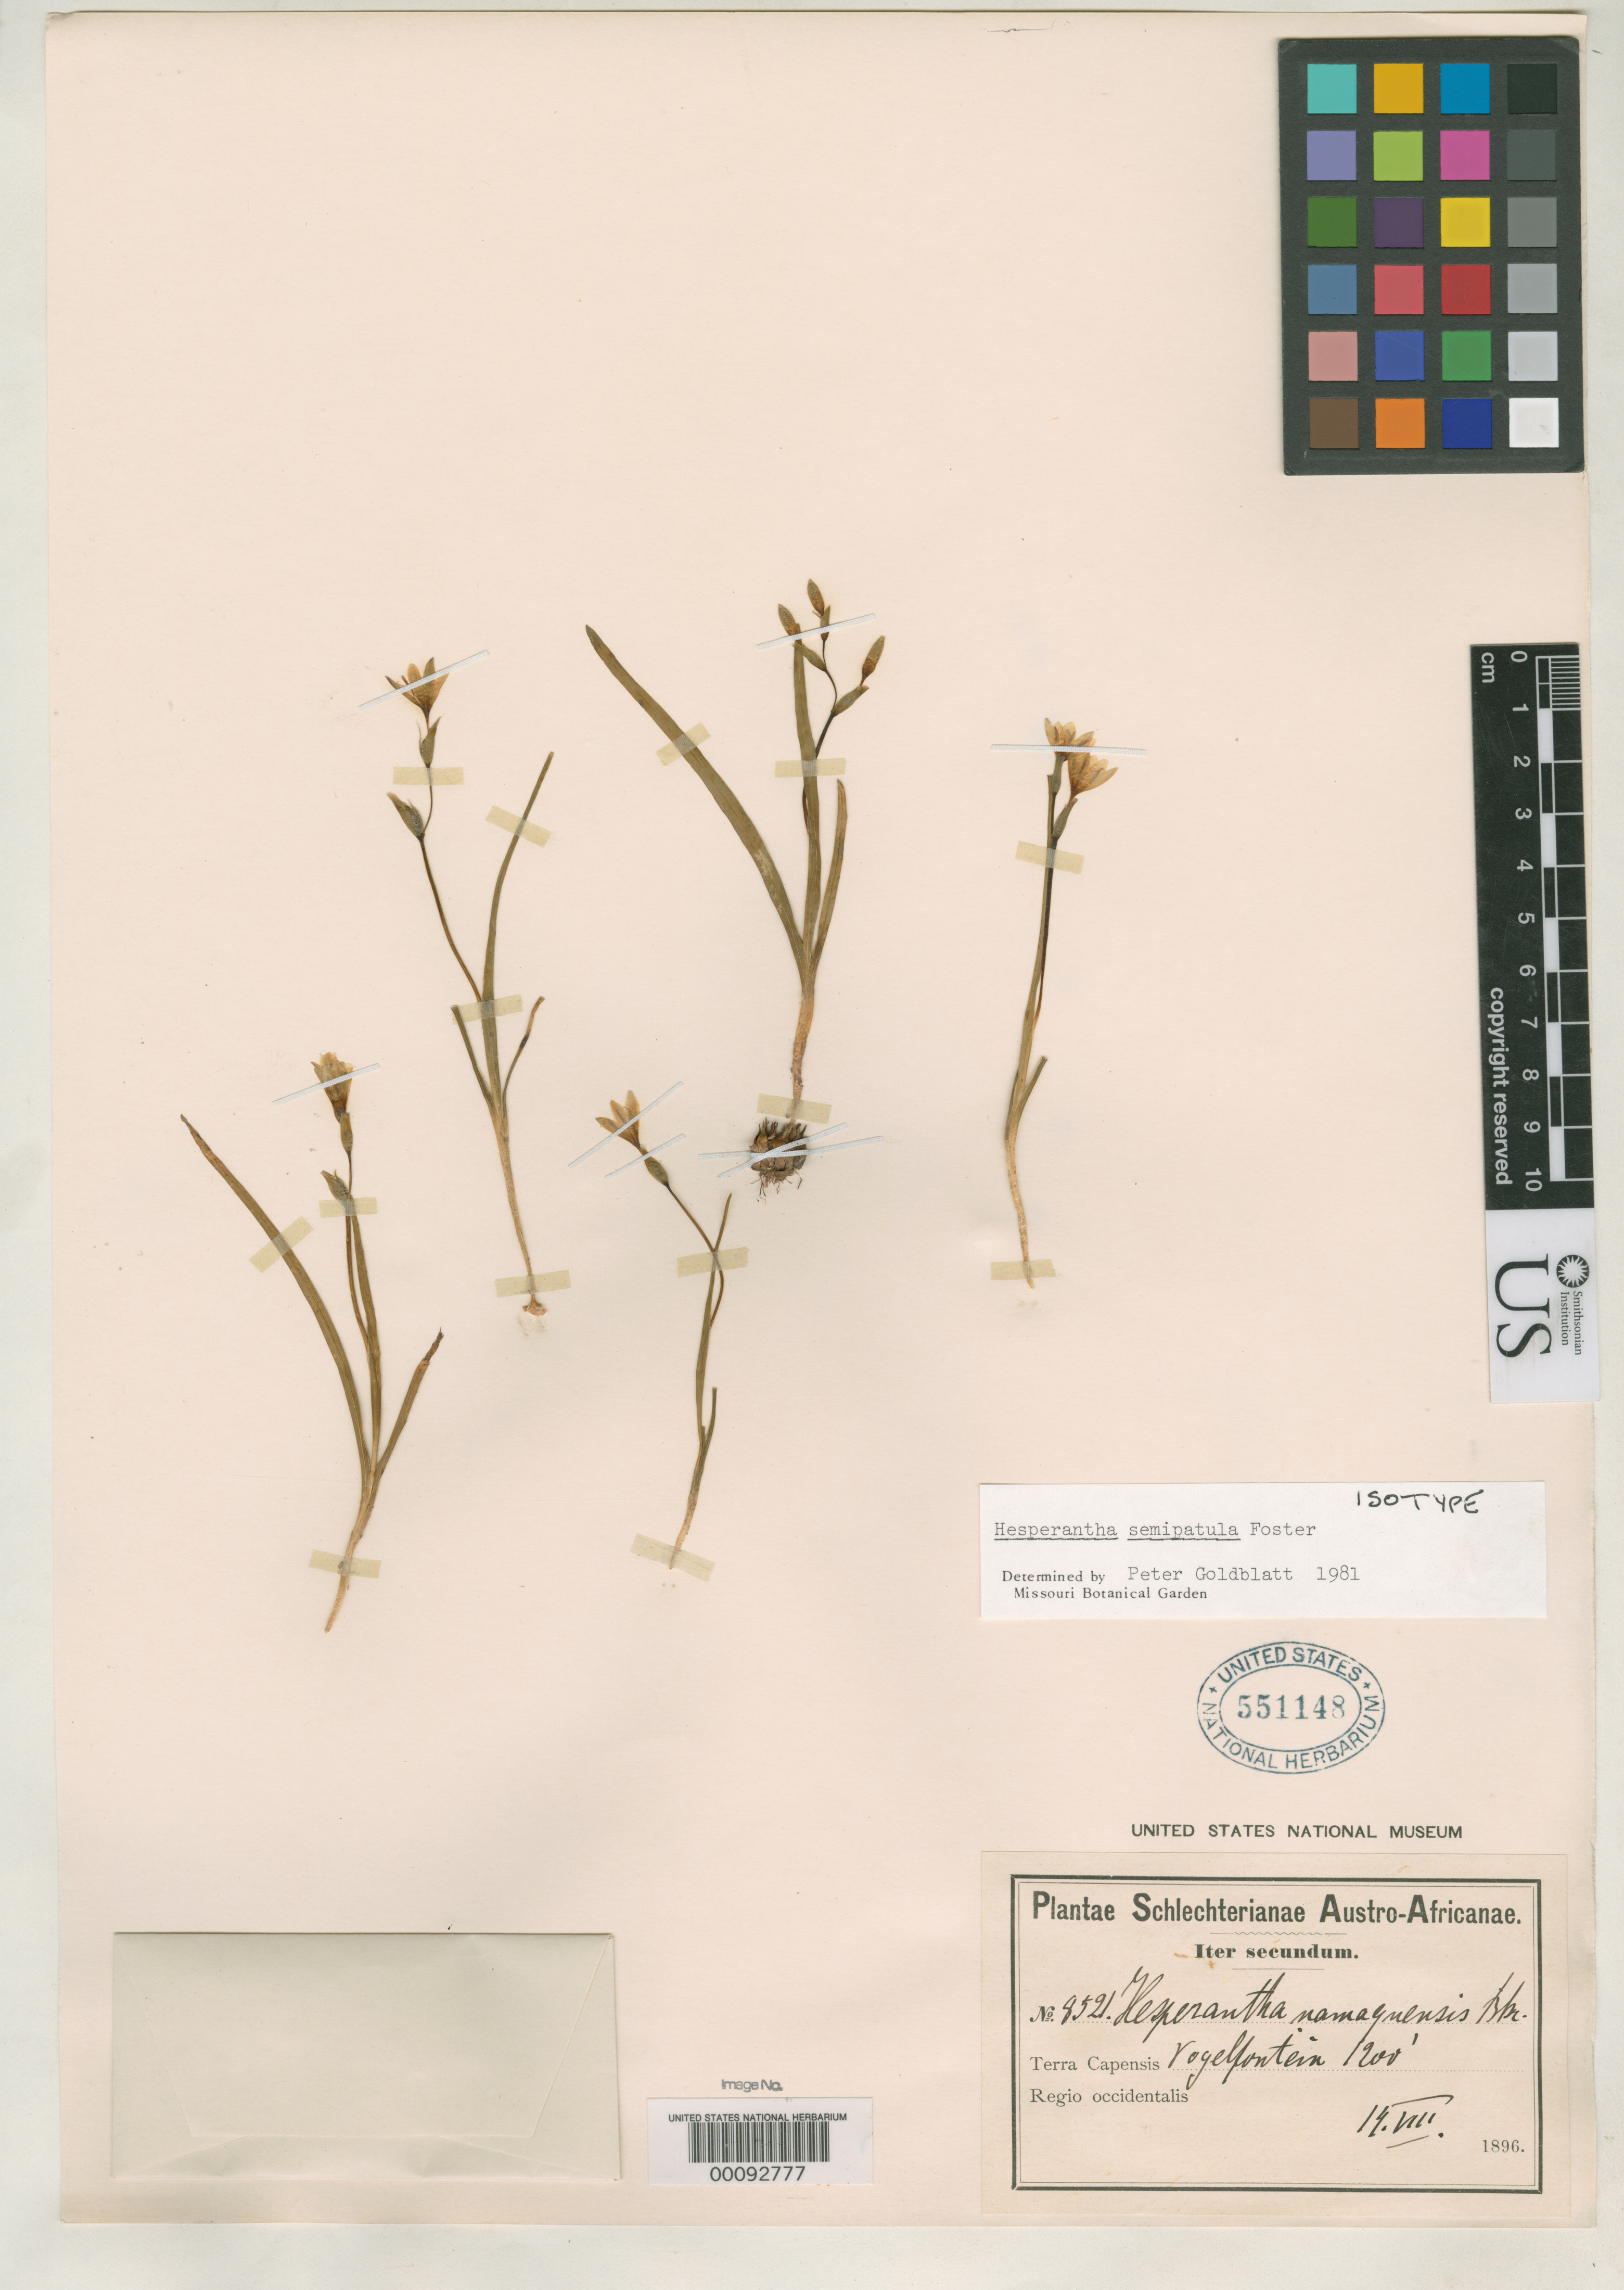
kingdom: Plantae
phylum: Tracheophyta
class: Liliopsida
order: Asparagales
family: Iridaceae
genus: Hesperantha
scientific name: Hesperantha semipatula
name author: R.C. Foster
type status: Isotype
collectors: F. R. R. Schlechter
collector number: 8521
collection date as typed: Aug 1896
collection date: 1896-08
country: South Africa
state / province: Western Cape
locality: Vogelfontein; alt. 1200ft. Clanwilliam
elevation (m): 366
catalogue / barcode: US 551148